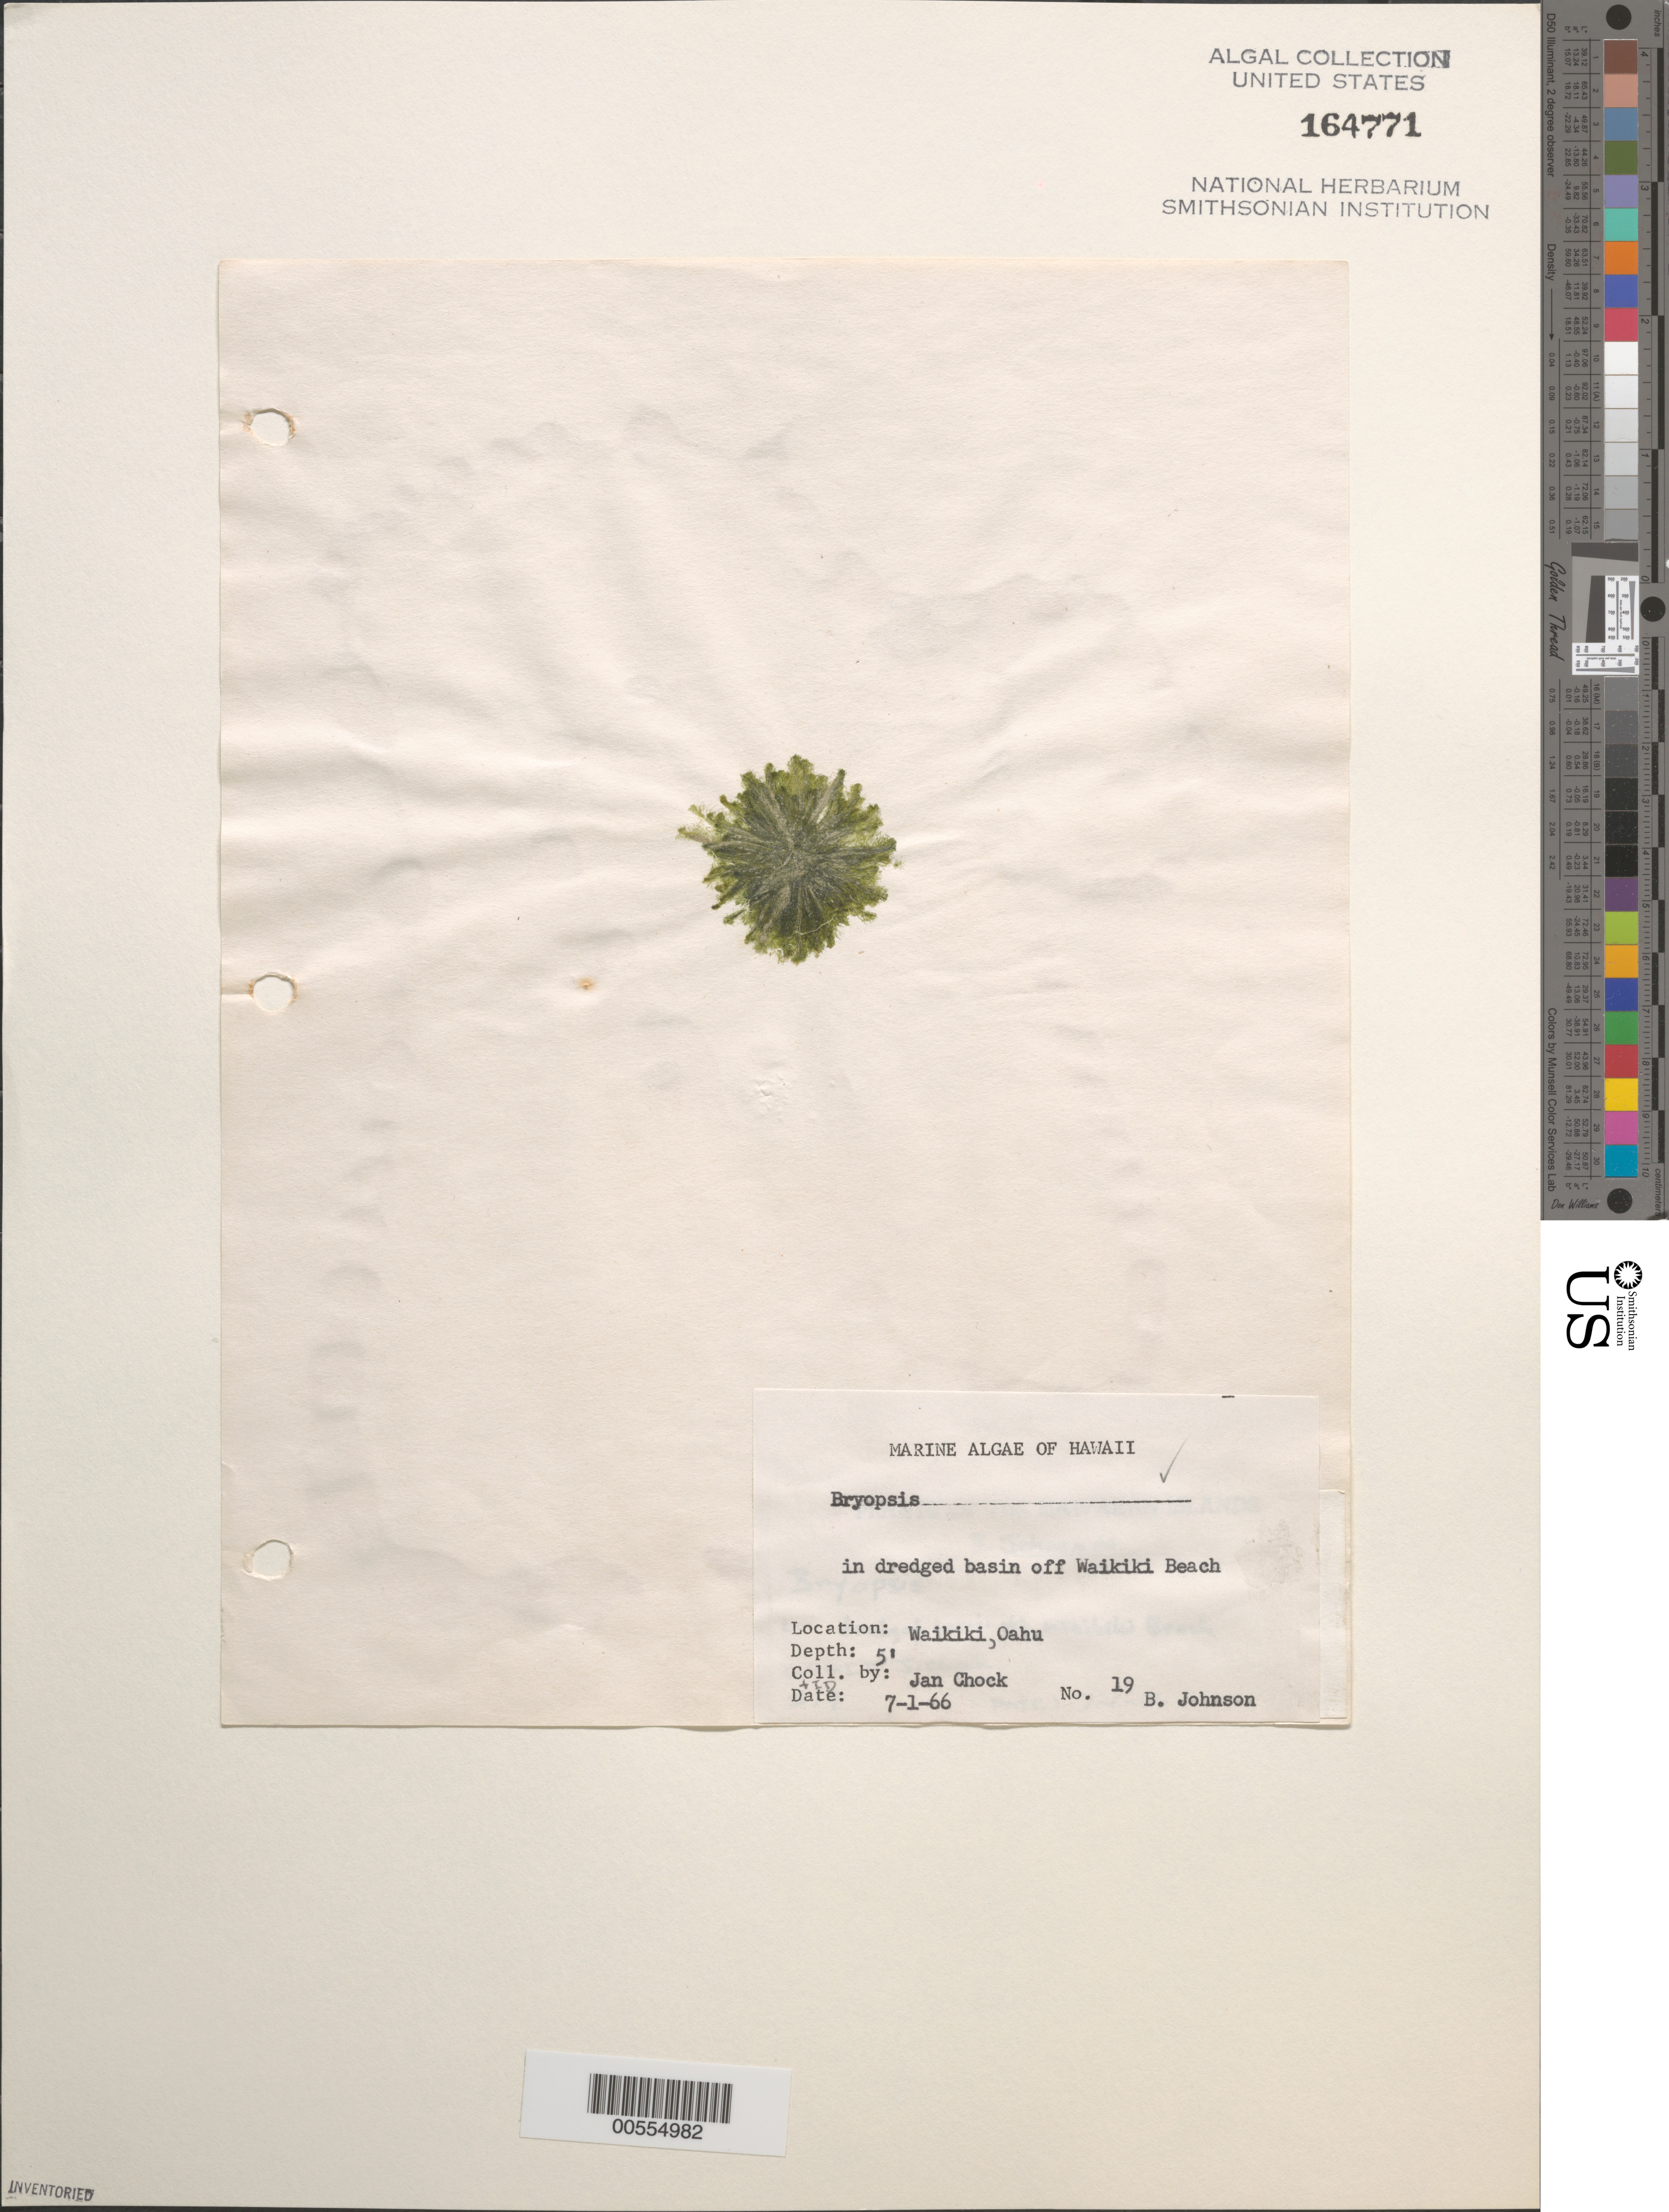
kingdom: Plantae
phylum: Chlorophyta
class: Ulvophyceae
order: Bryopsidales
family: Bryopsidaceae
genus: Bryopsis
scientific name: Bryopsis sp.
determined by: Chock, J.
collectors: J. Chock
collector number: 19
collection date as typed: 01 Jul 1966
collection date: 1966-07-01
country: United States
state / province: Hawaii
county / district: Honolulu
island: Oahu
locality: Waikiki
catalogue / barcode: US 164771